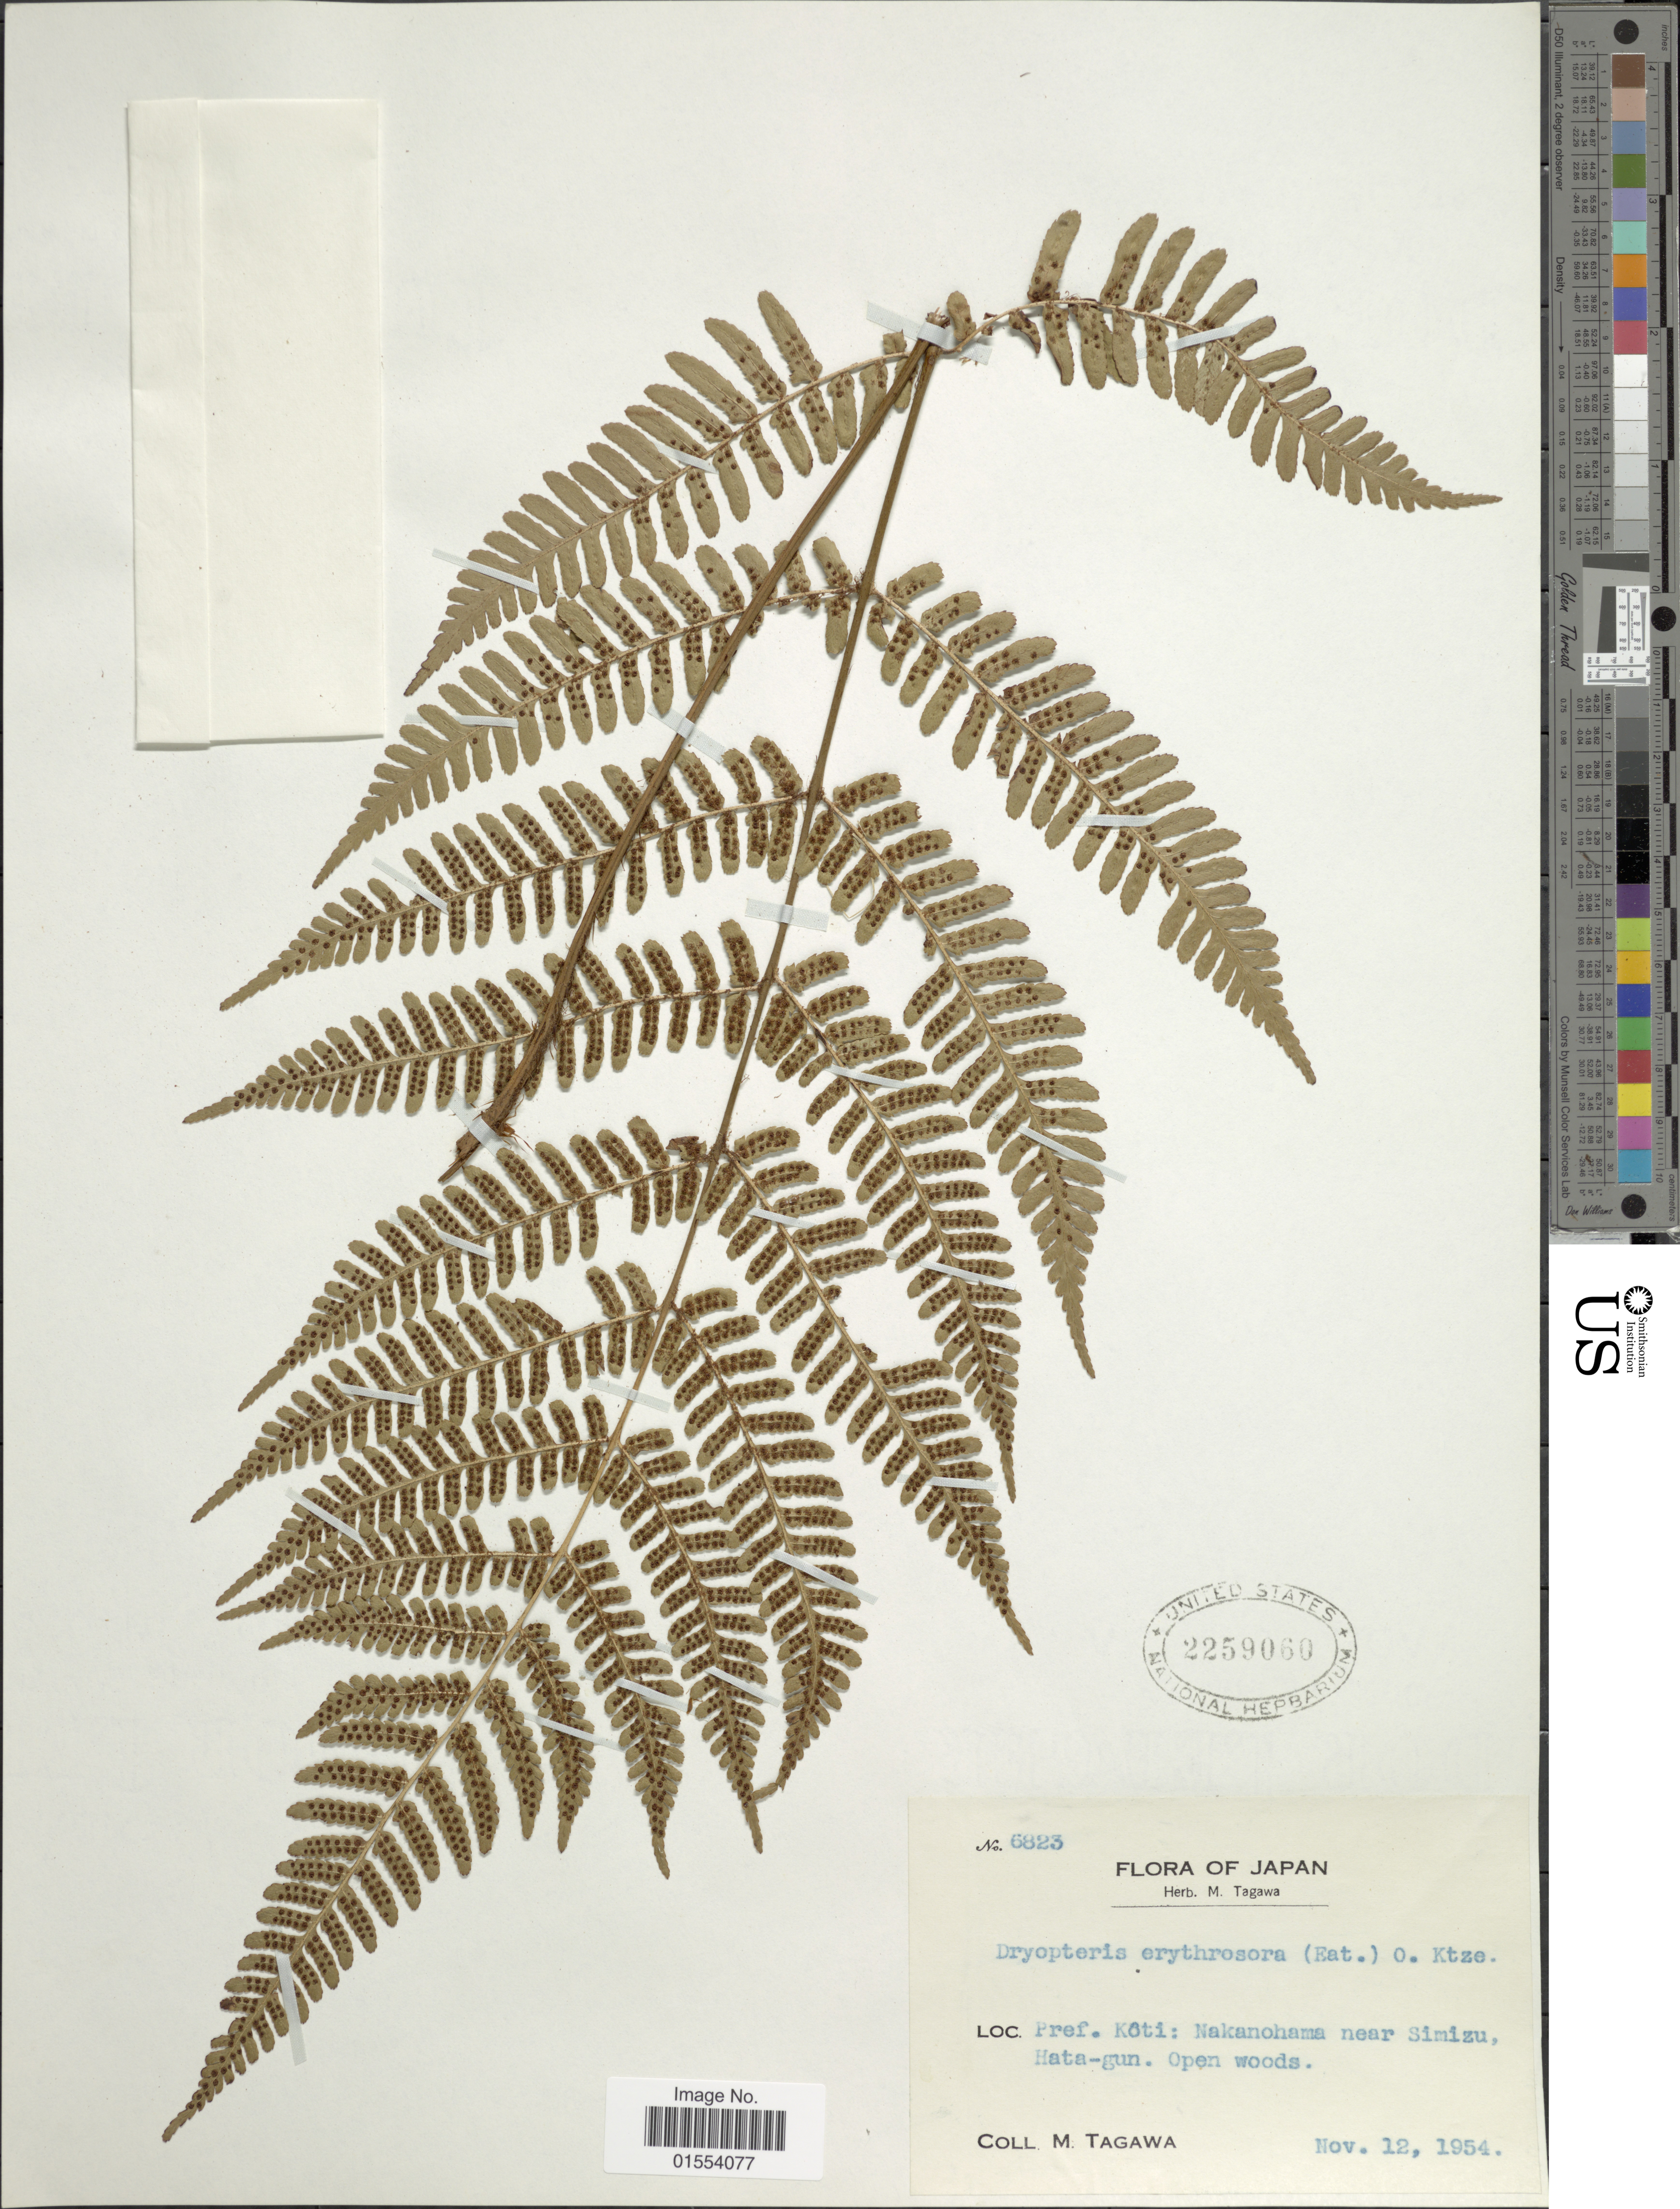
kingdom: Plantae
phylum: Tracheophyta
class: Polypodiopsida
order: Polypodiales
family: Dryopteridaceae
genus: Dryopteris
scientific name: Dryopteris erythrosora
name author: (D.C. Eaton) Kuntze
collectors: M. Tagawa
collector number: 6823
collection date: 1954-11-12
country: Japan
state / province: Koti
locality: Pref. Koti: Nakanohama near Shimizu, Hata-gun.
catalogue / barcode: US 2259060